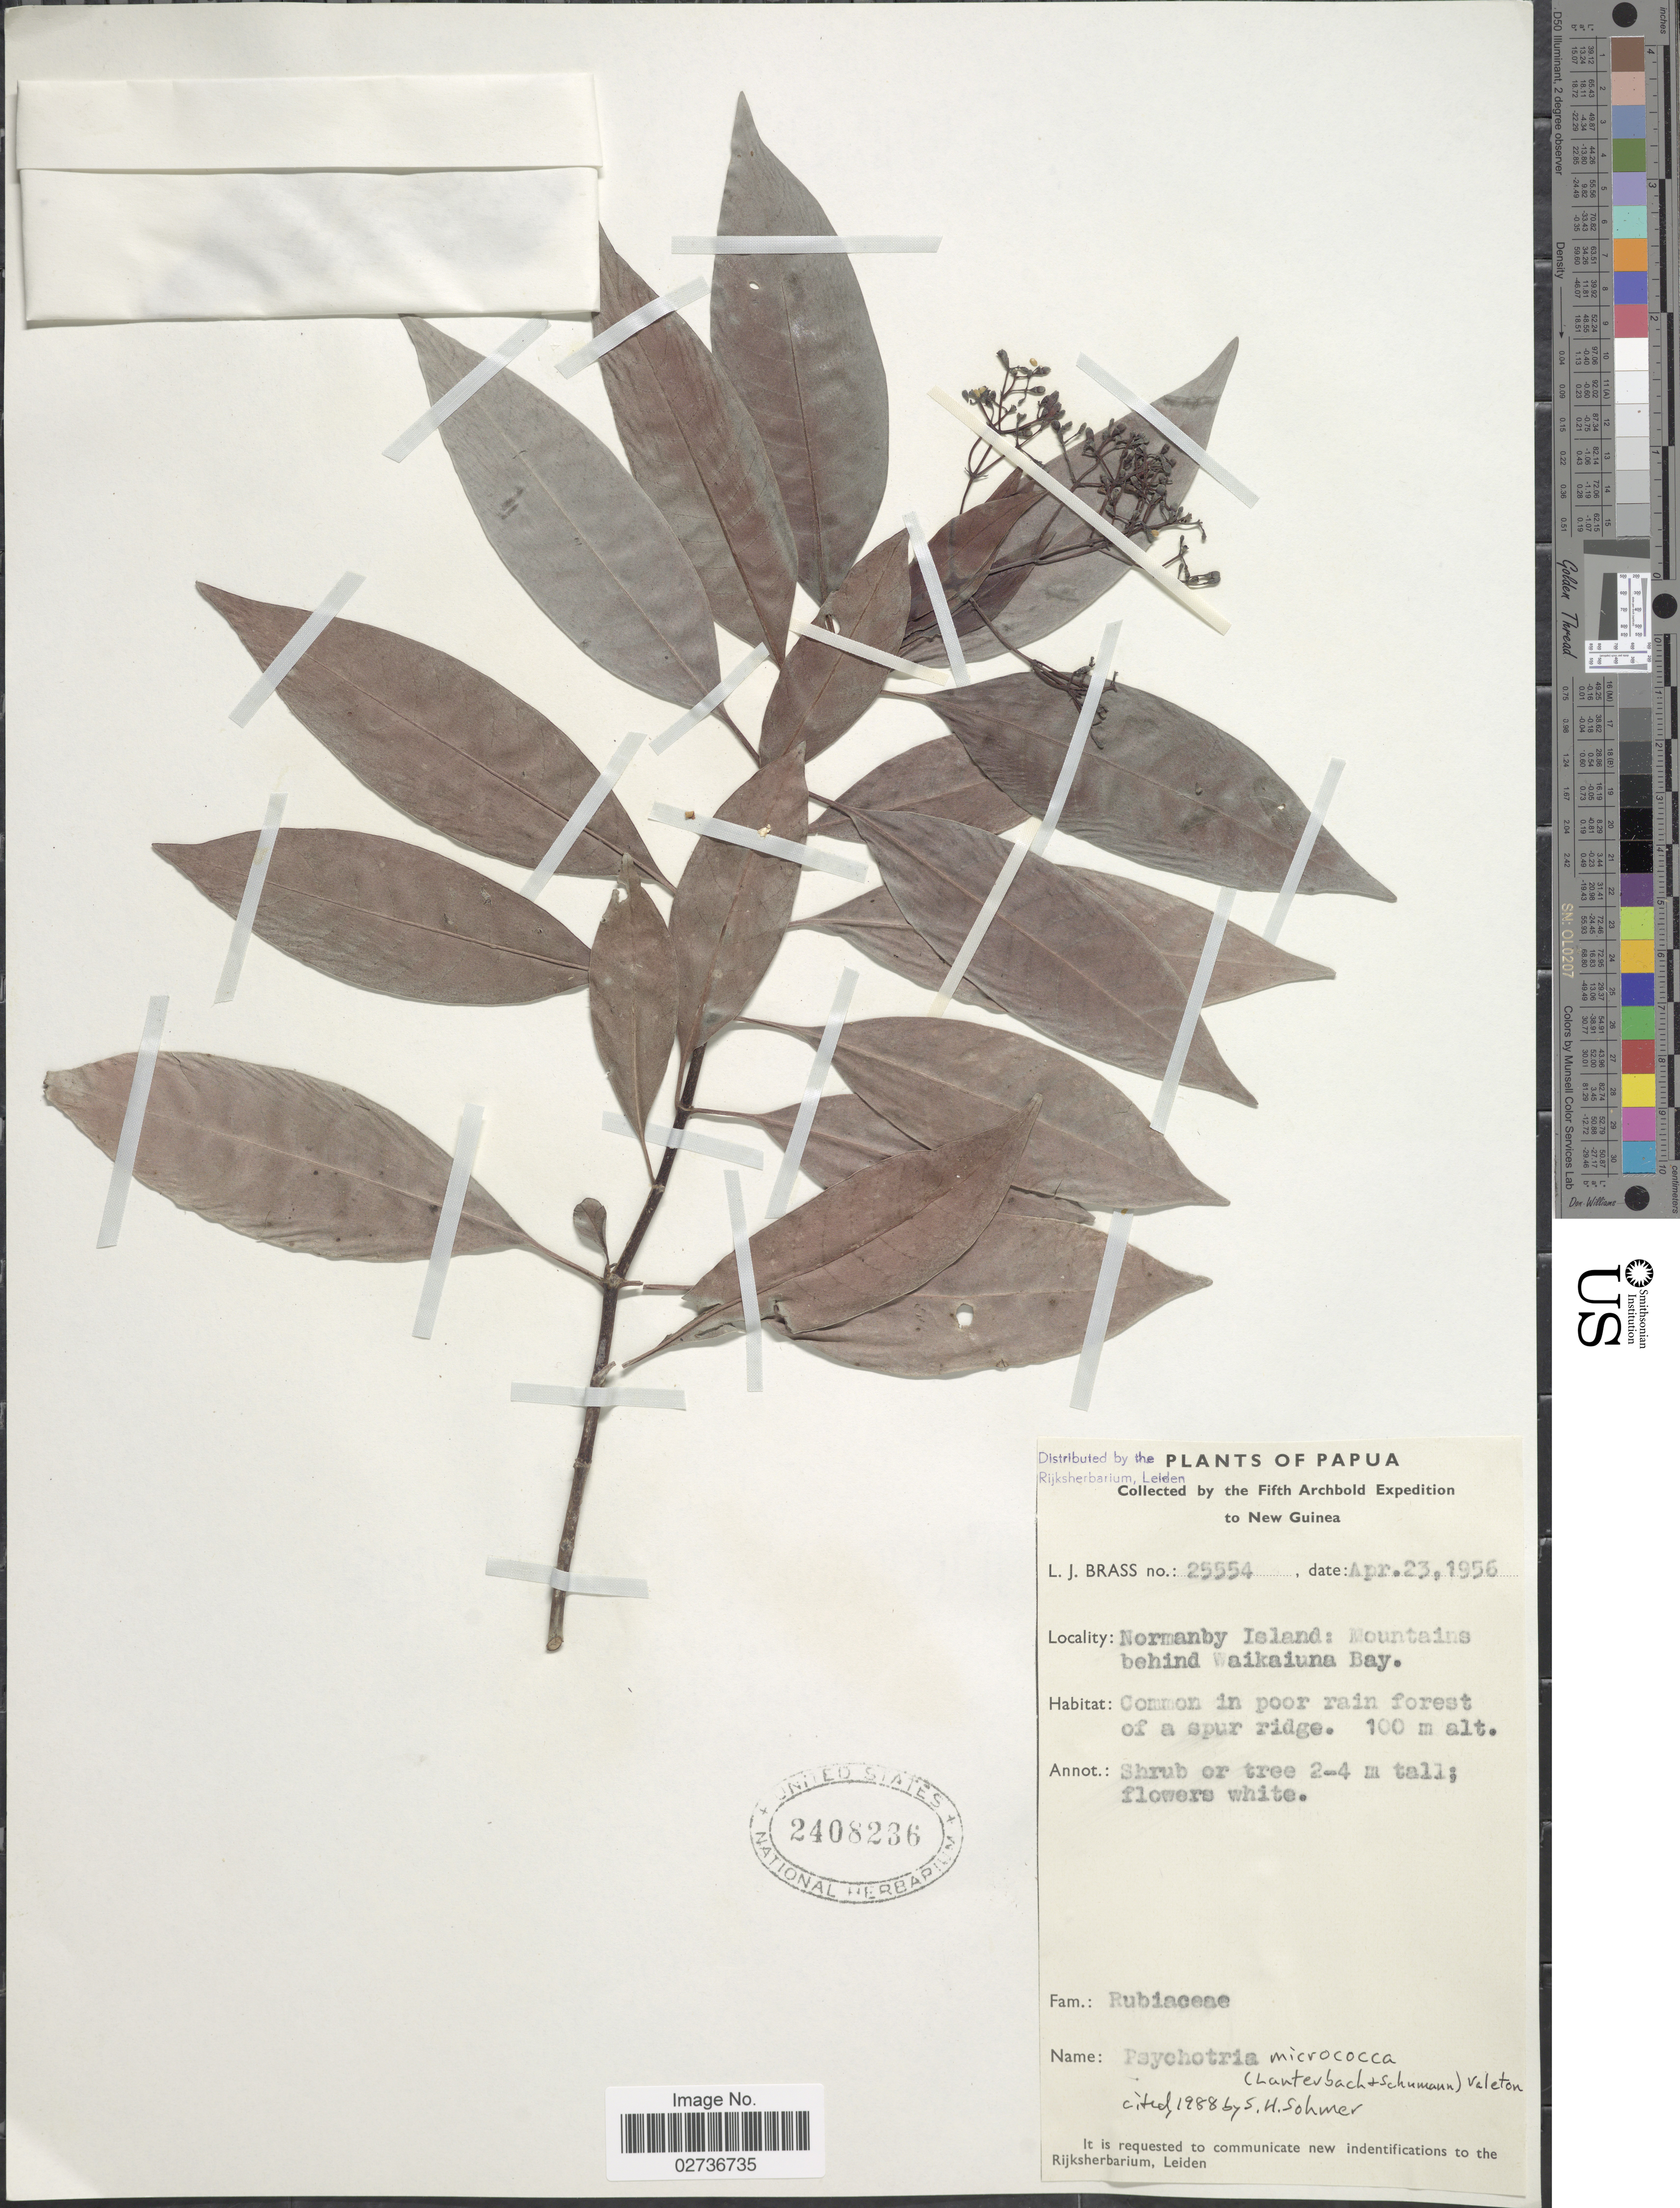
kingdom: Plantae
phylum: Tracheophyta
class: Magnoliopsida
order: Gentianales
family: Rubiaceae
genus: Psychotria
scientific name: Psychotria micrococca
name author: (Lauterb. & Shumann) Valeton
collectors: L. J. Brass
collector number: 25554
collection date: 1956-04-23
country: Papua New Guinea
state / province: Milne Bay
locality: Normanby Island: Mountains behind Waikaiuna Bay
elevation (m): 100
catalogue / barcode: US 2408236